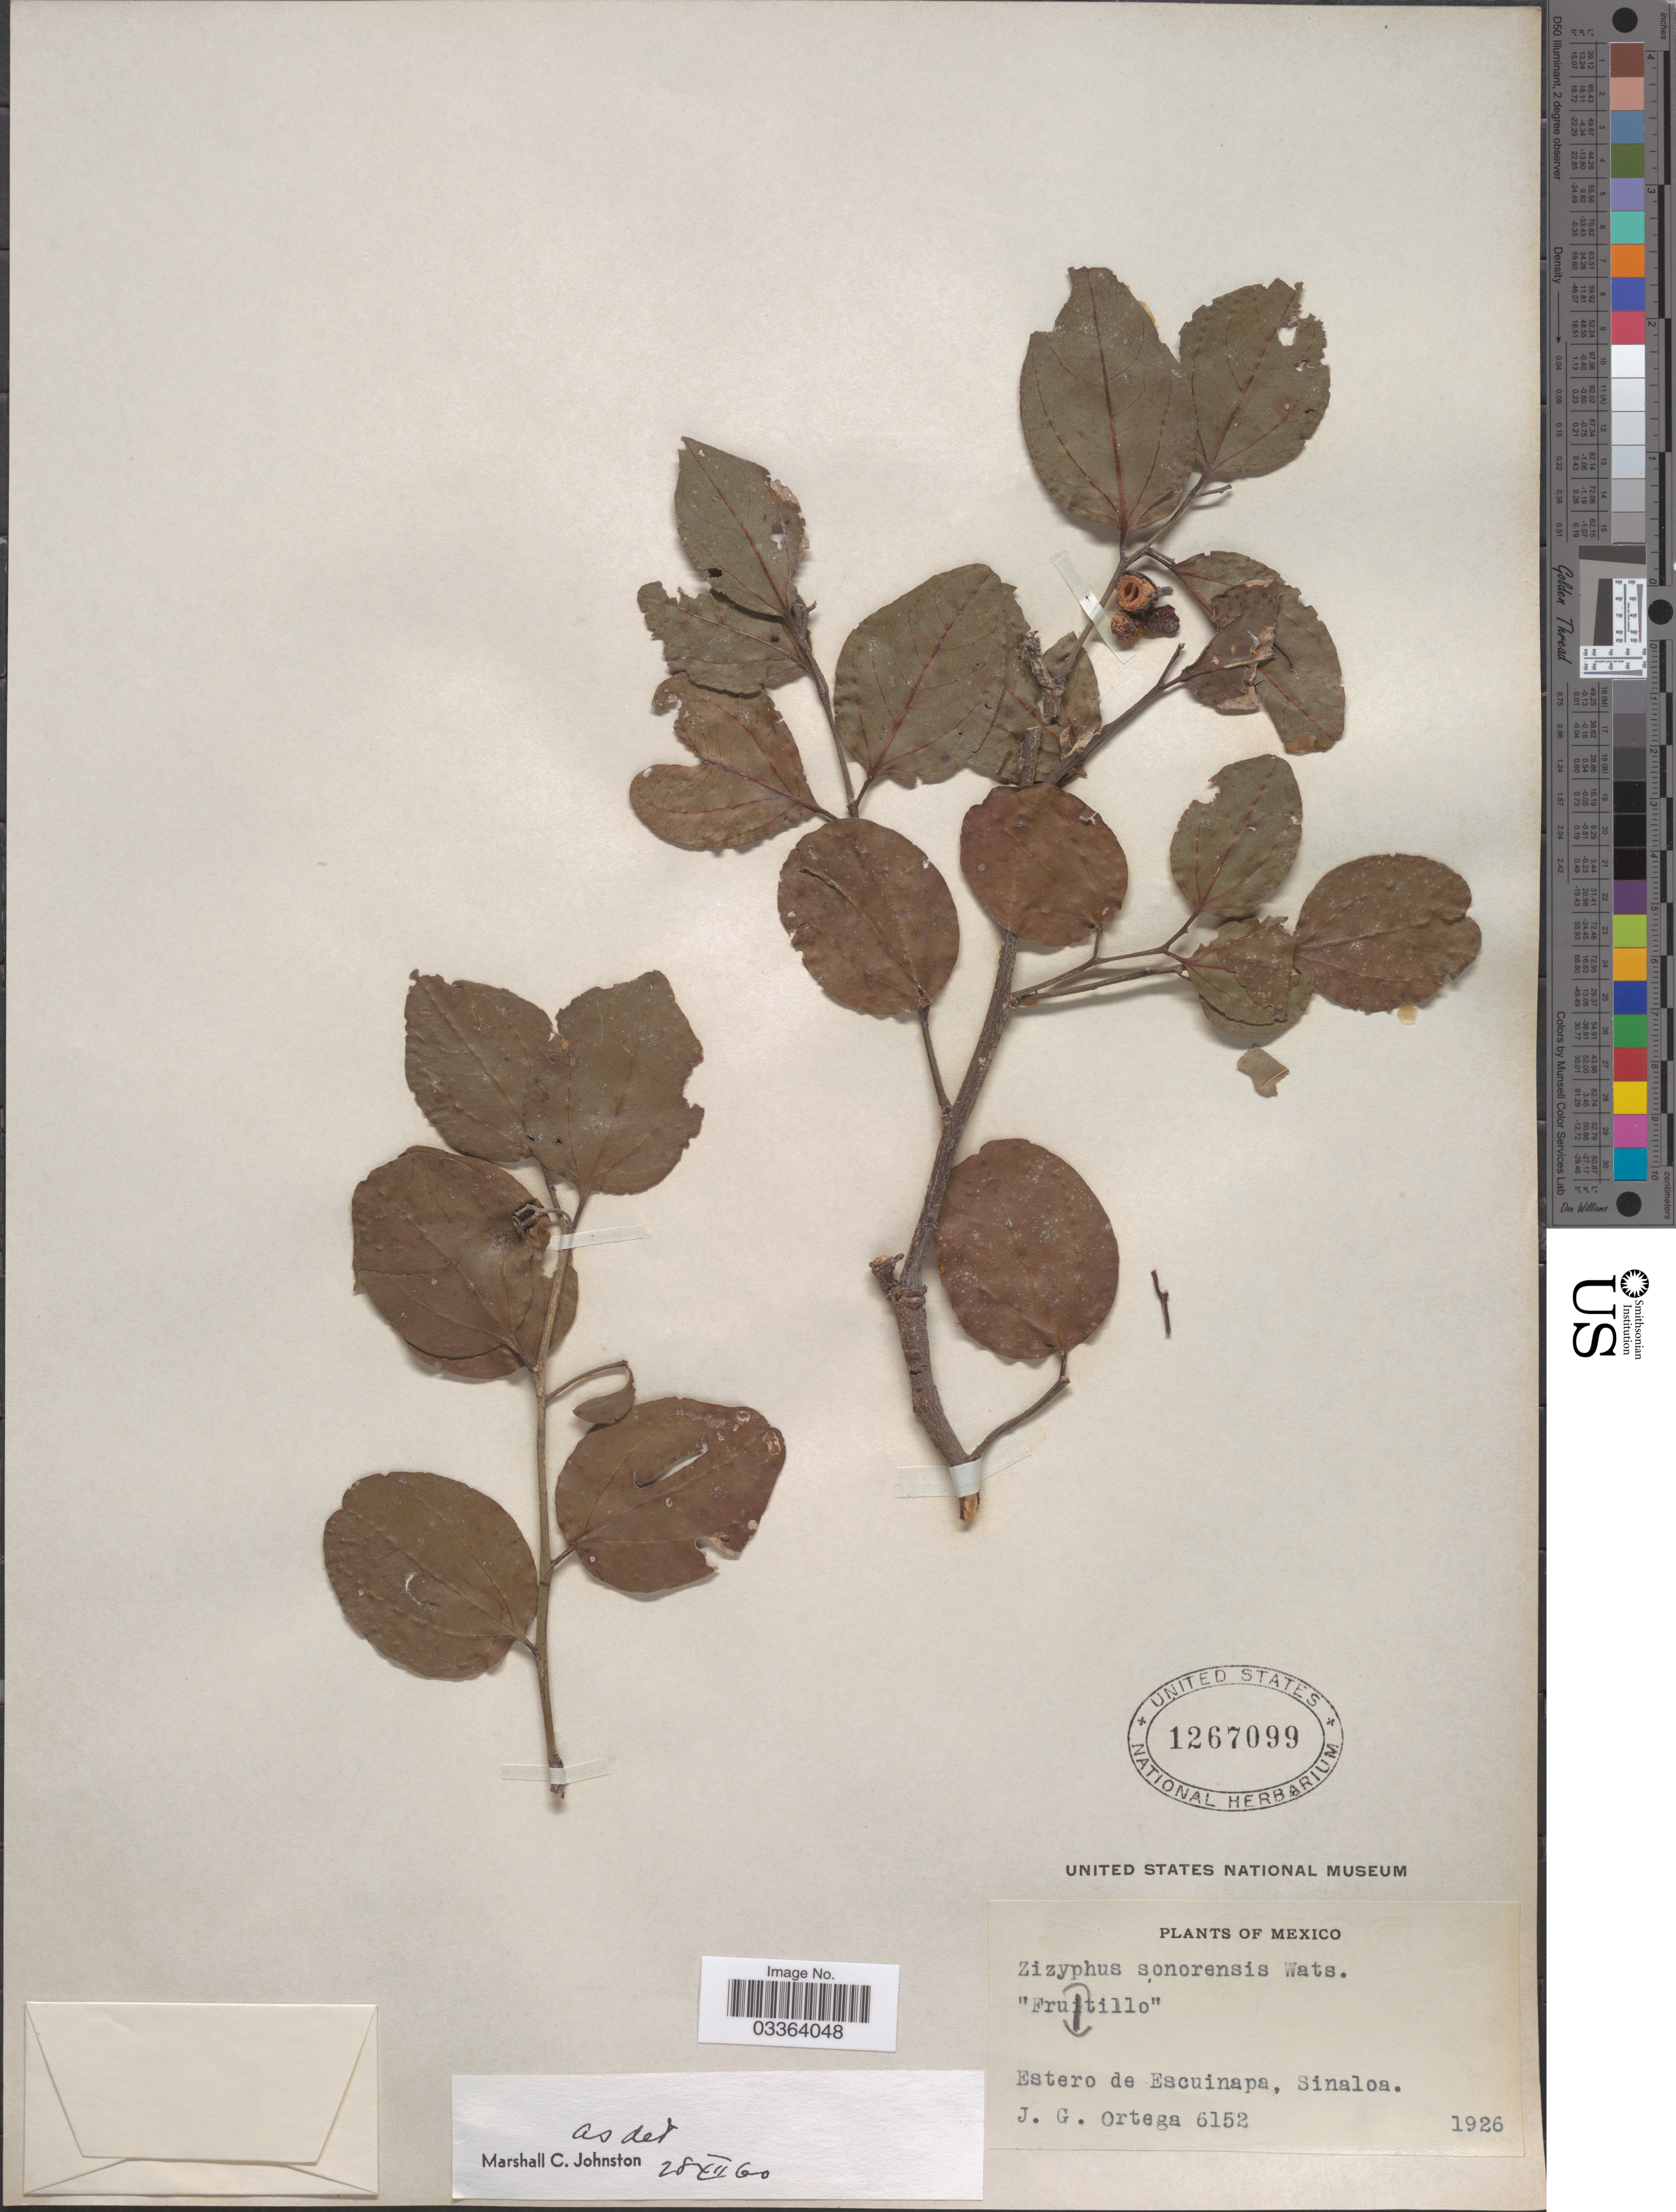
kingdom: Plantae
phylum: Tracheophyta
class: Magnoliopsida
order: Rosales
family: Rhamnaceae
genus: Sarcomphalus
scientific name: Sarcomphalus amole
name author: (Sessé & Moc.) Hauenschild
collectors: J. Ortega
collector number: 6152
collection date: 1926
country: Mexico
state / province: Sinaloa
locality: Estero de Escuinapa.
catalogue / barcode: US 1267099